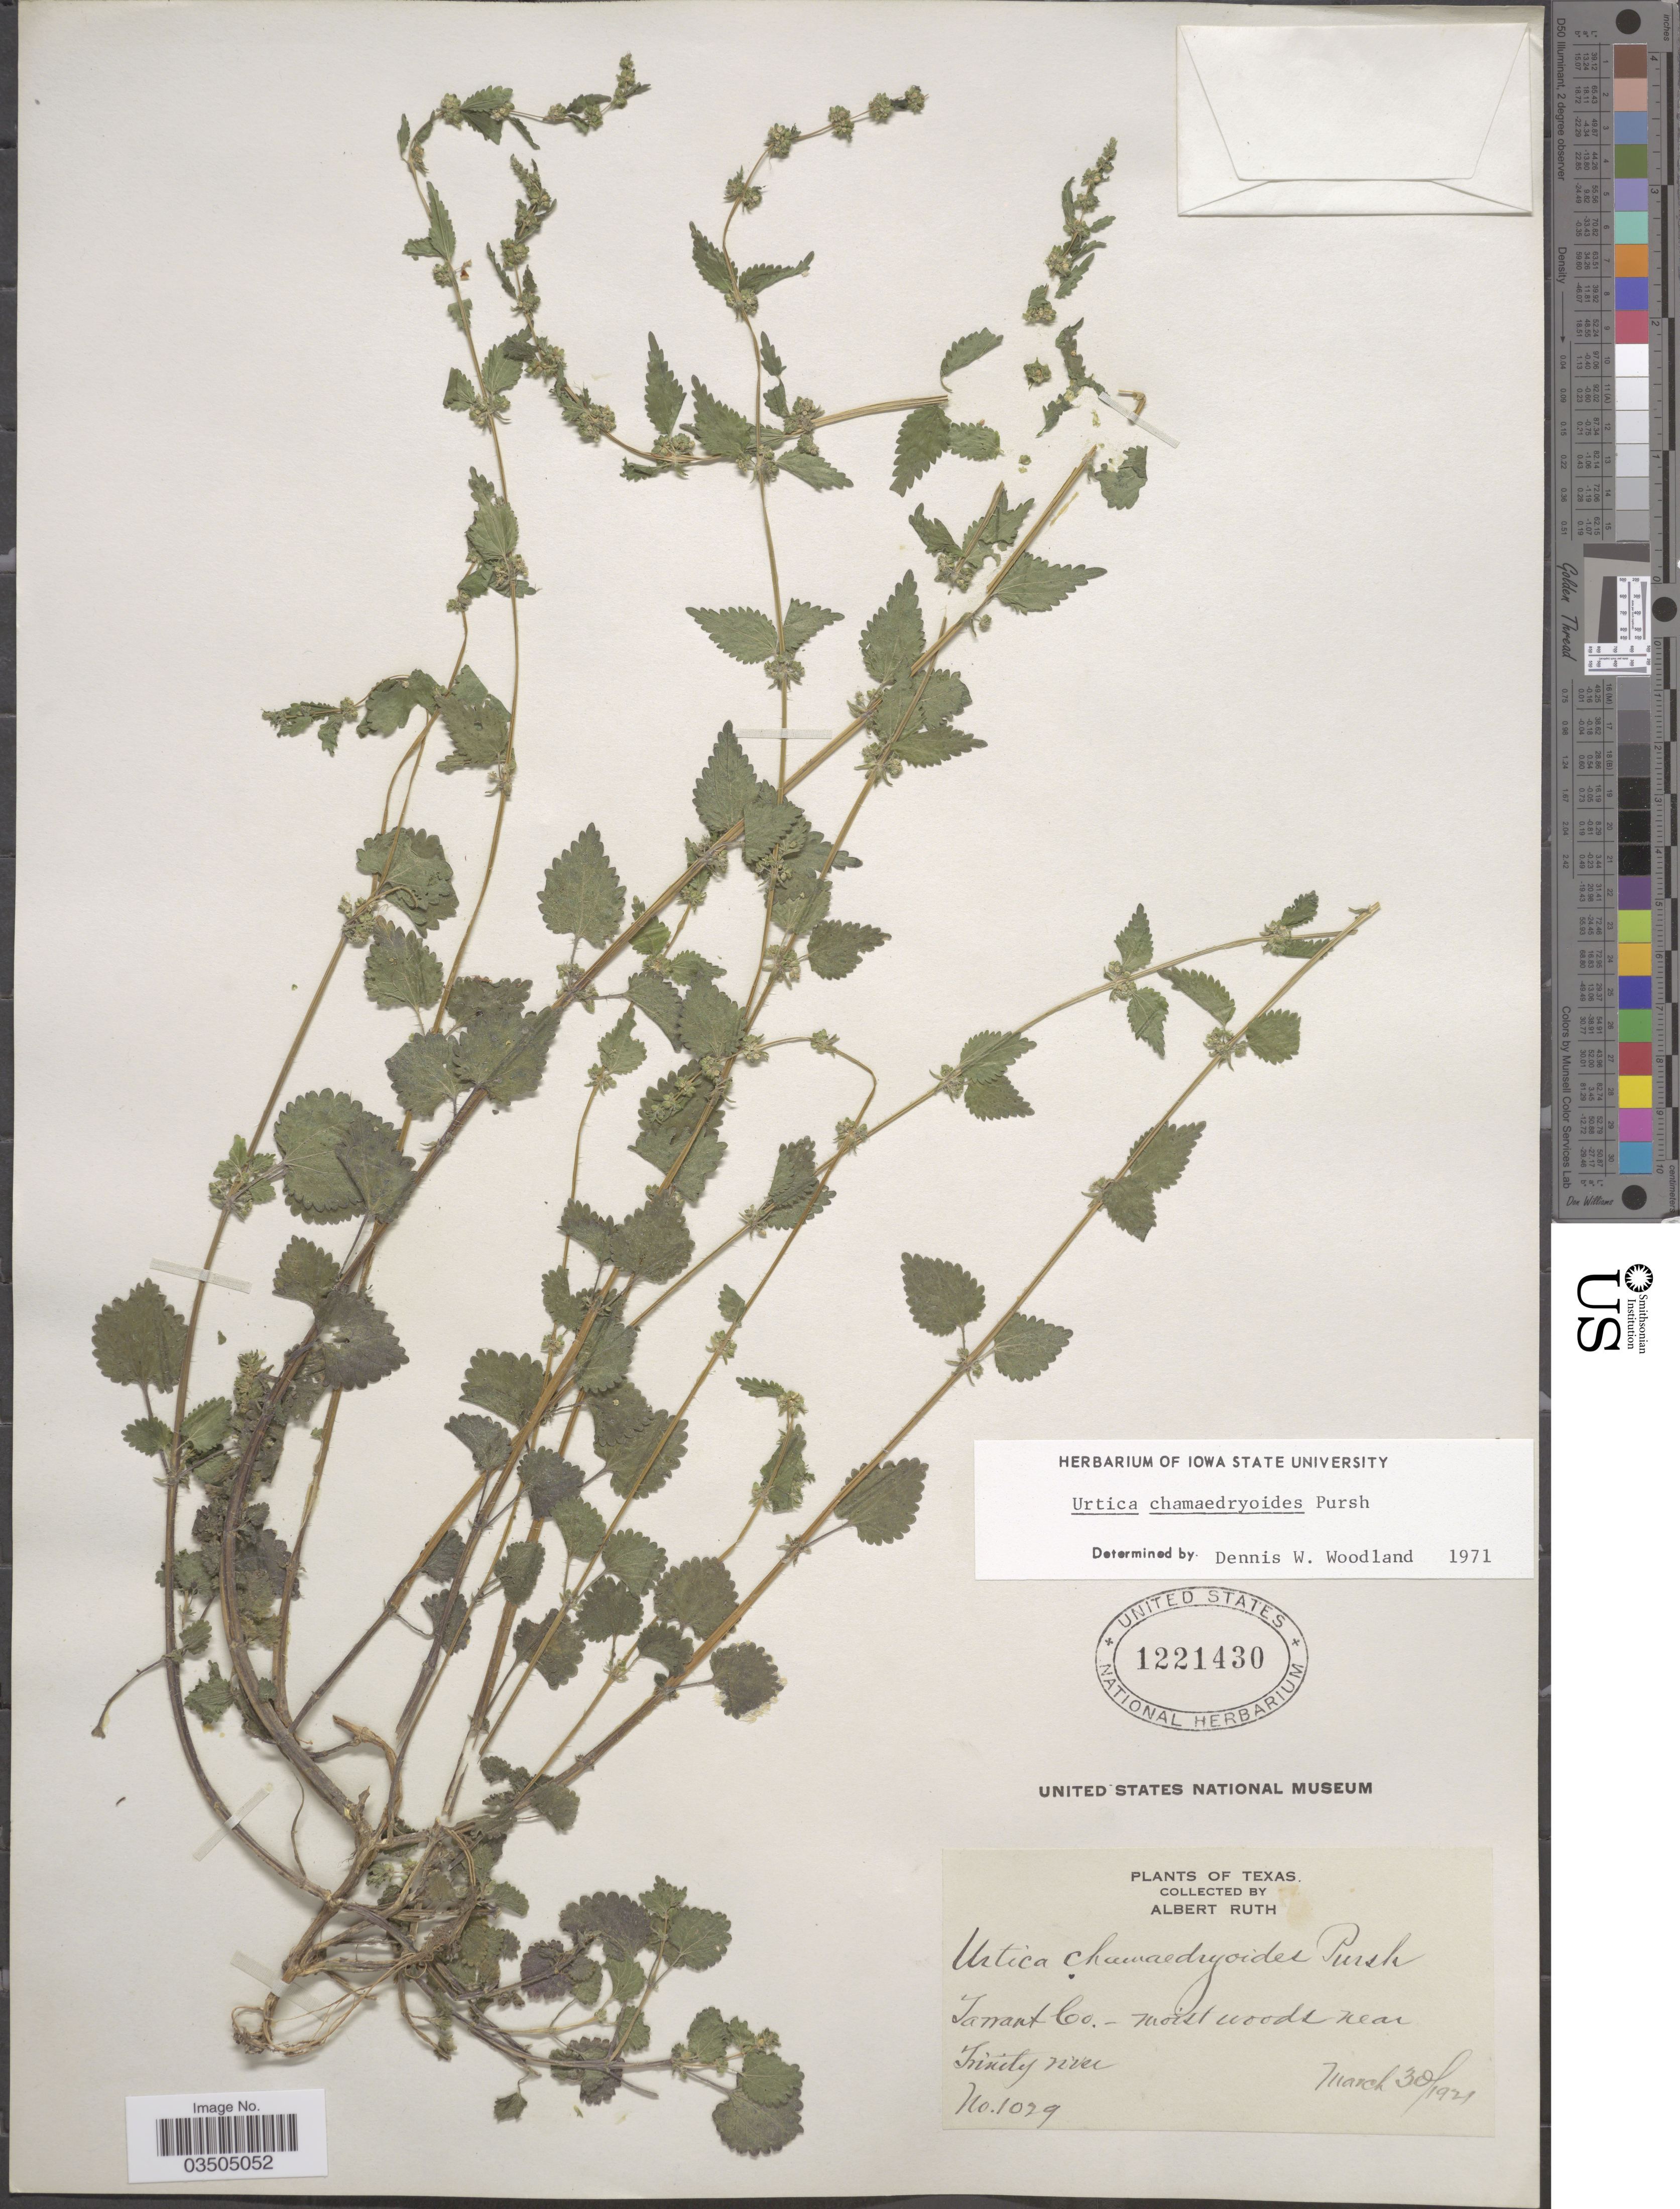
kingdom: Plantae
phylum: Tracheophyta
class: Magnoliopsida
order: Rosales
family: Urticaceae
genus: Urtica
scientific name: Urtica chamaedryoides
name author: Pursh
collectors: A. Ruth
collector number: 1029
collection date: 1921-03-30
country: United States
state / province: Texas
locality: Tarrant Co. Moist woods near Trinity river.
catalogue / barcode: US 1221430